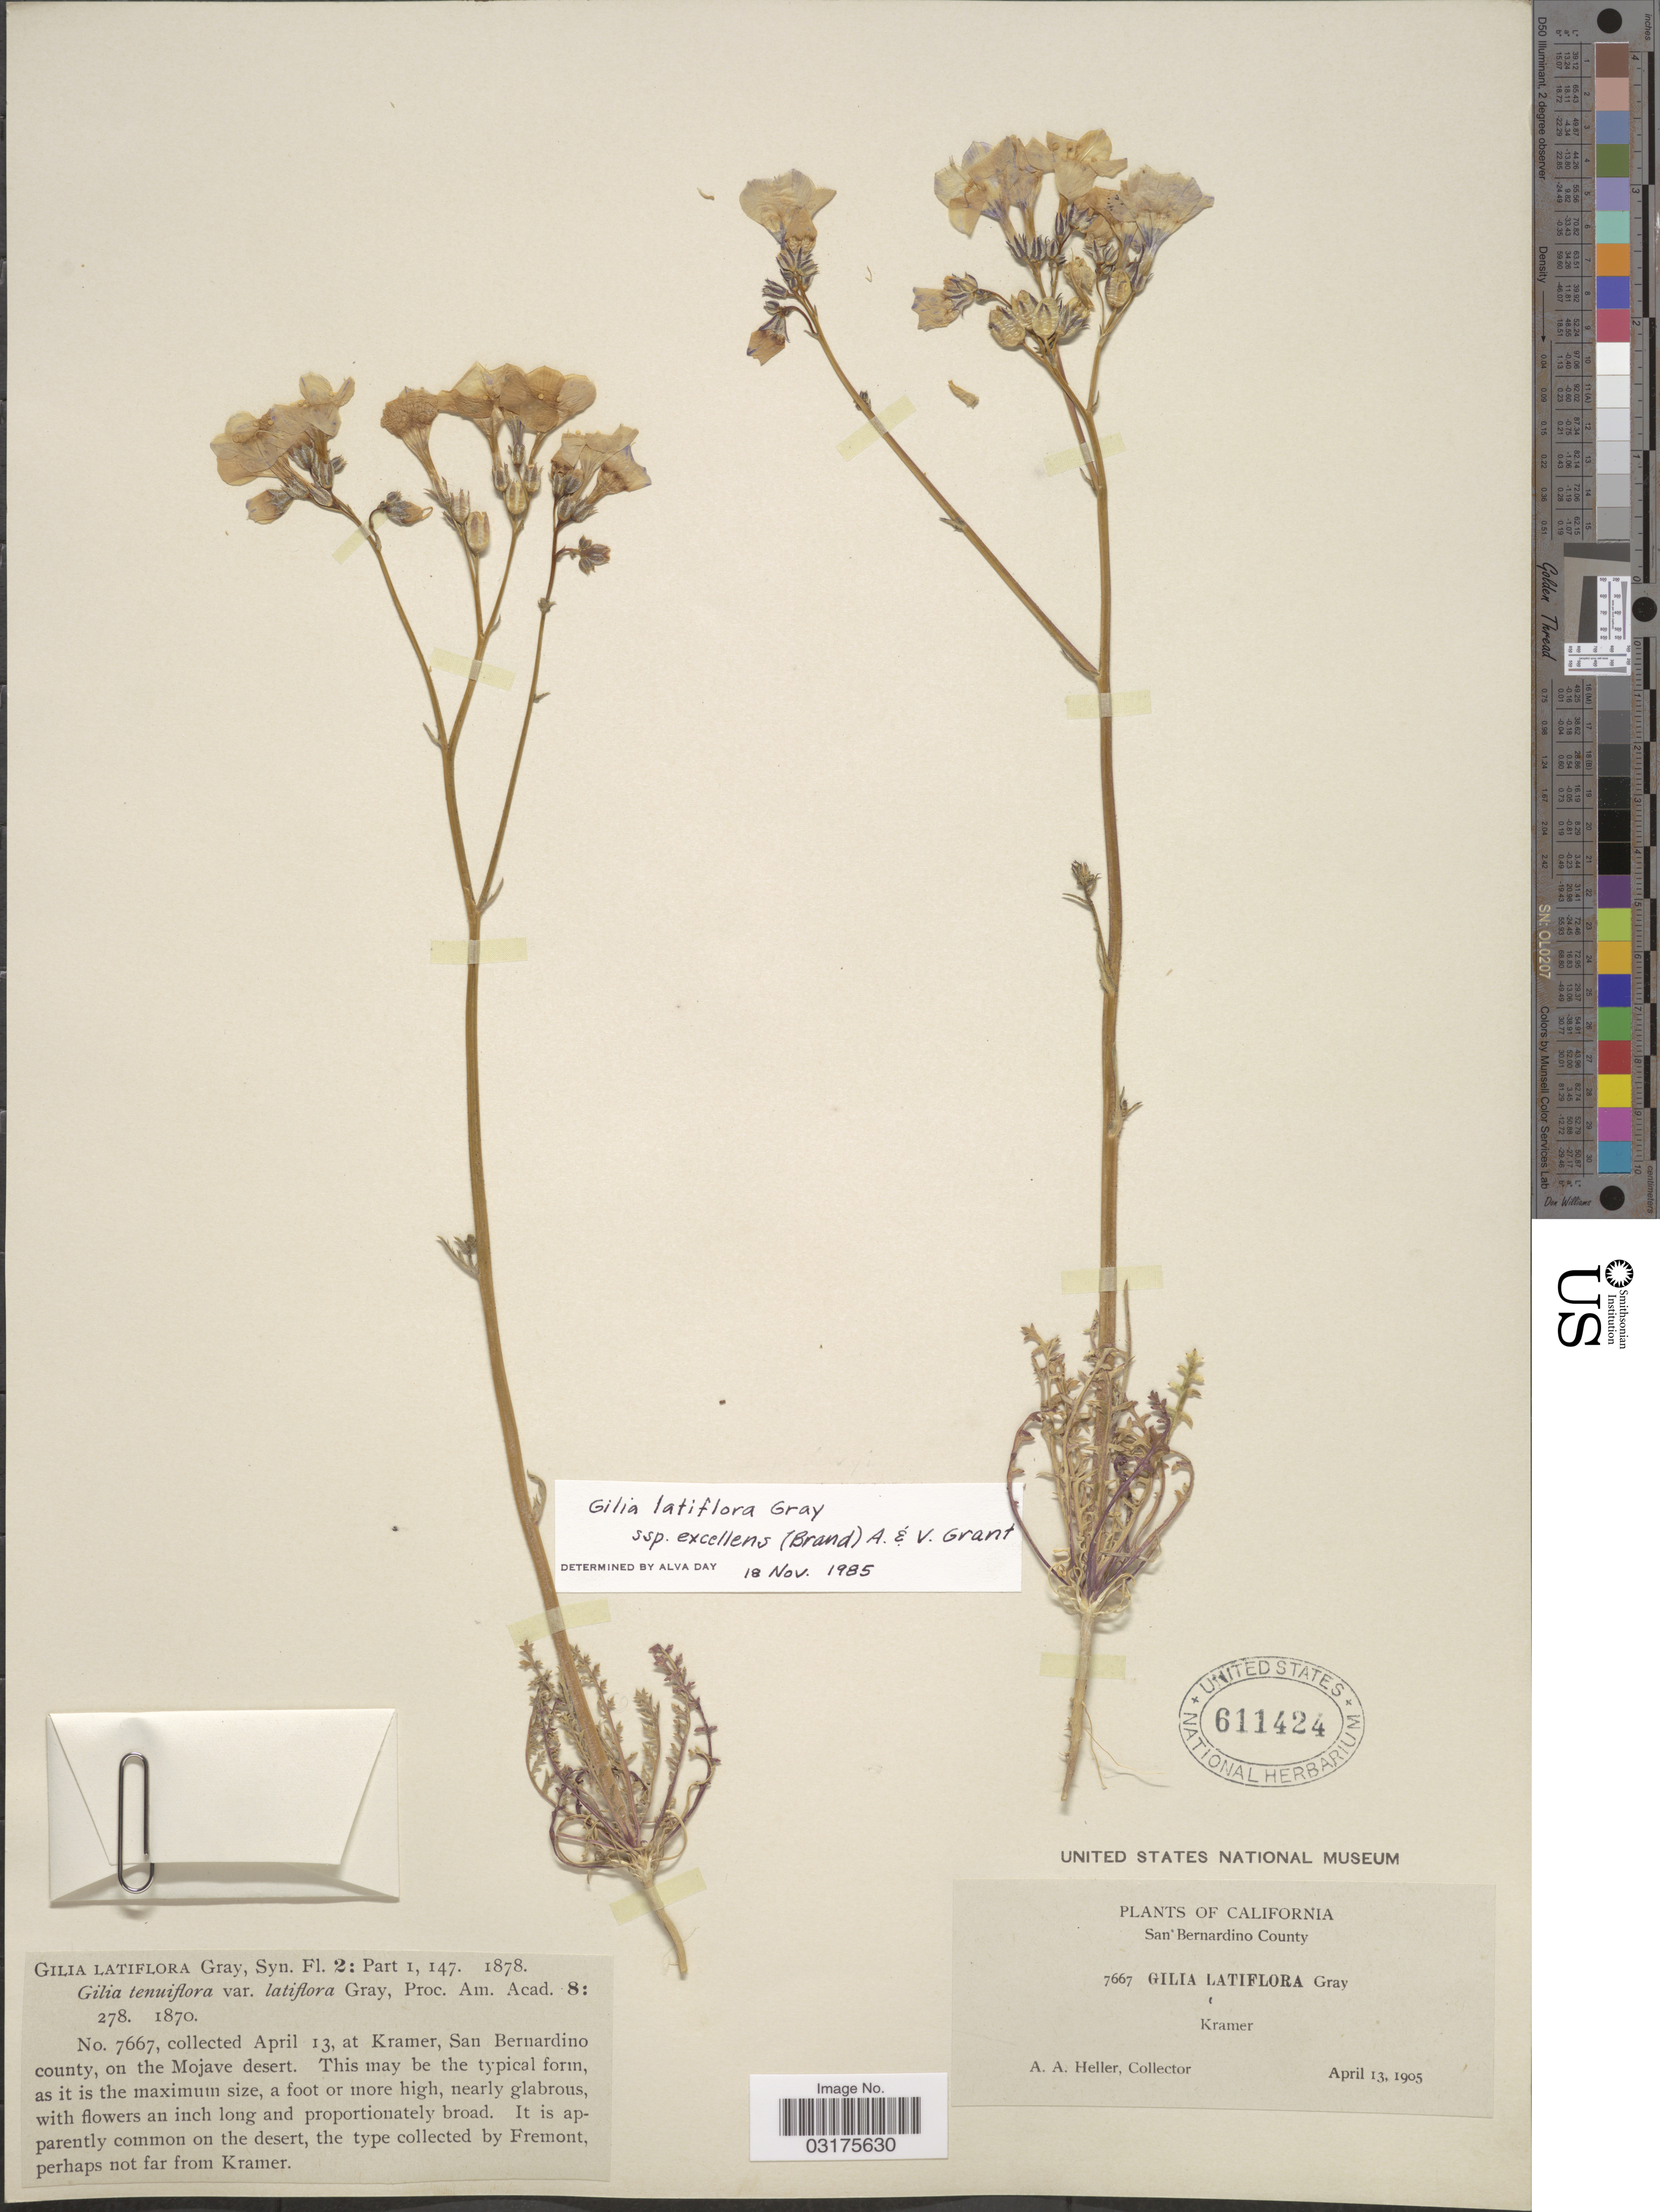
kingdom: Plantae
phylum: Tracheophyta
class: Magnoliopsida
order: Ericales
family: Polemoniaceae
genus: Gilia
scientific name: Gilia latiflora subsp. excellens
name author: (Brand) A.D. Grant & V.E. Grant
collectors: A. A. Heller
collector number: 7667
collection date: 1905-04-13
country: United States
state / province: California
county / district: San Bernardino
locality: San Bernardino County, Kramer. At Kramer, San Bernardino county, on the Mojave desert.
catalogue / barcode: US 611424